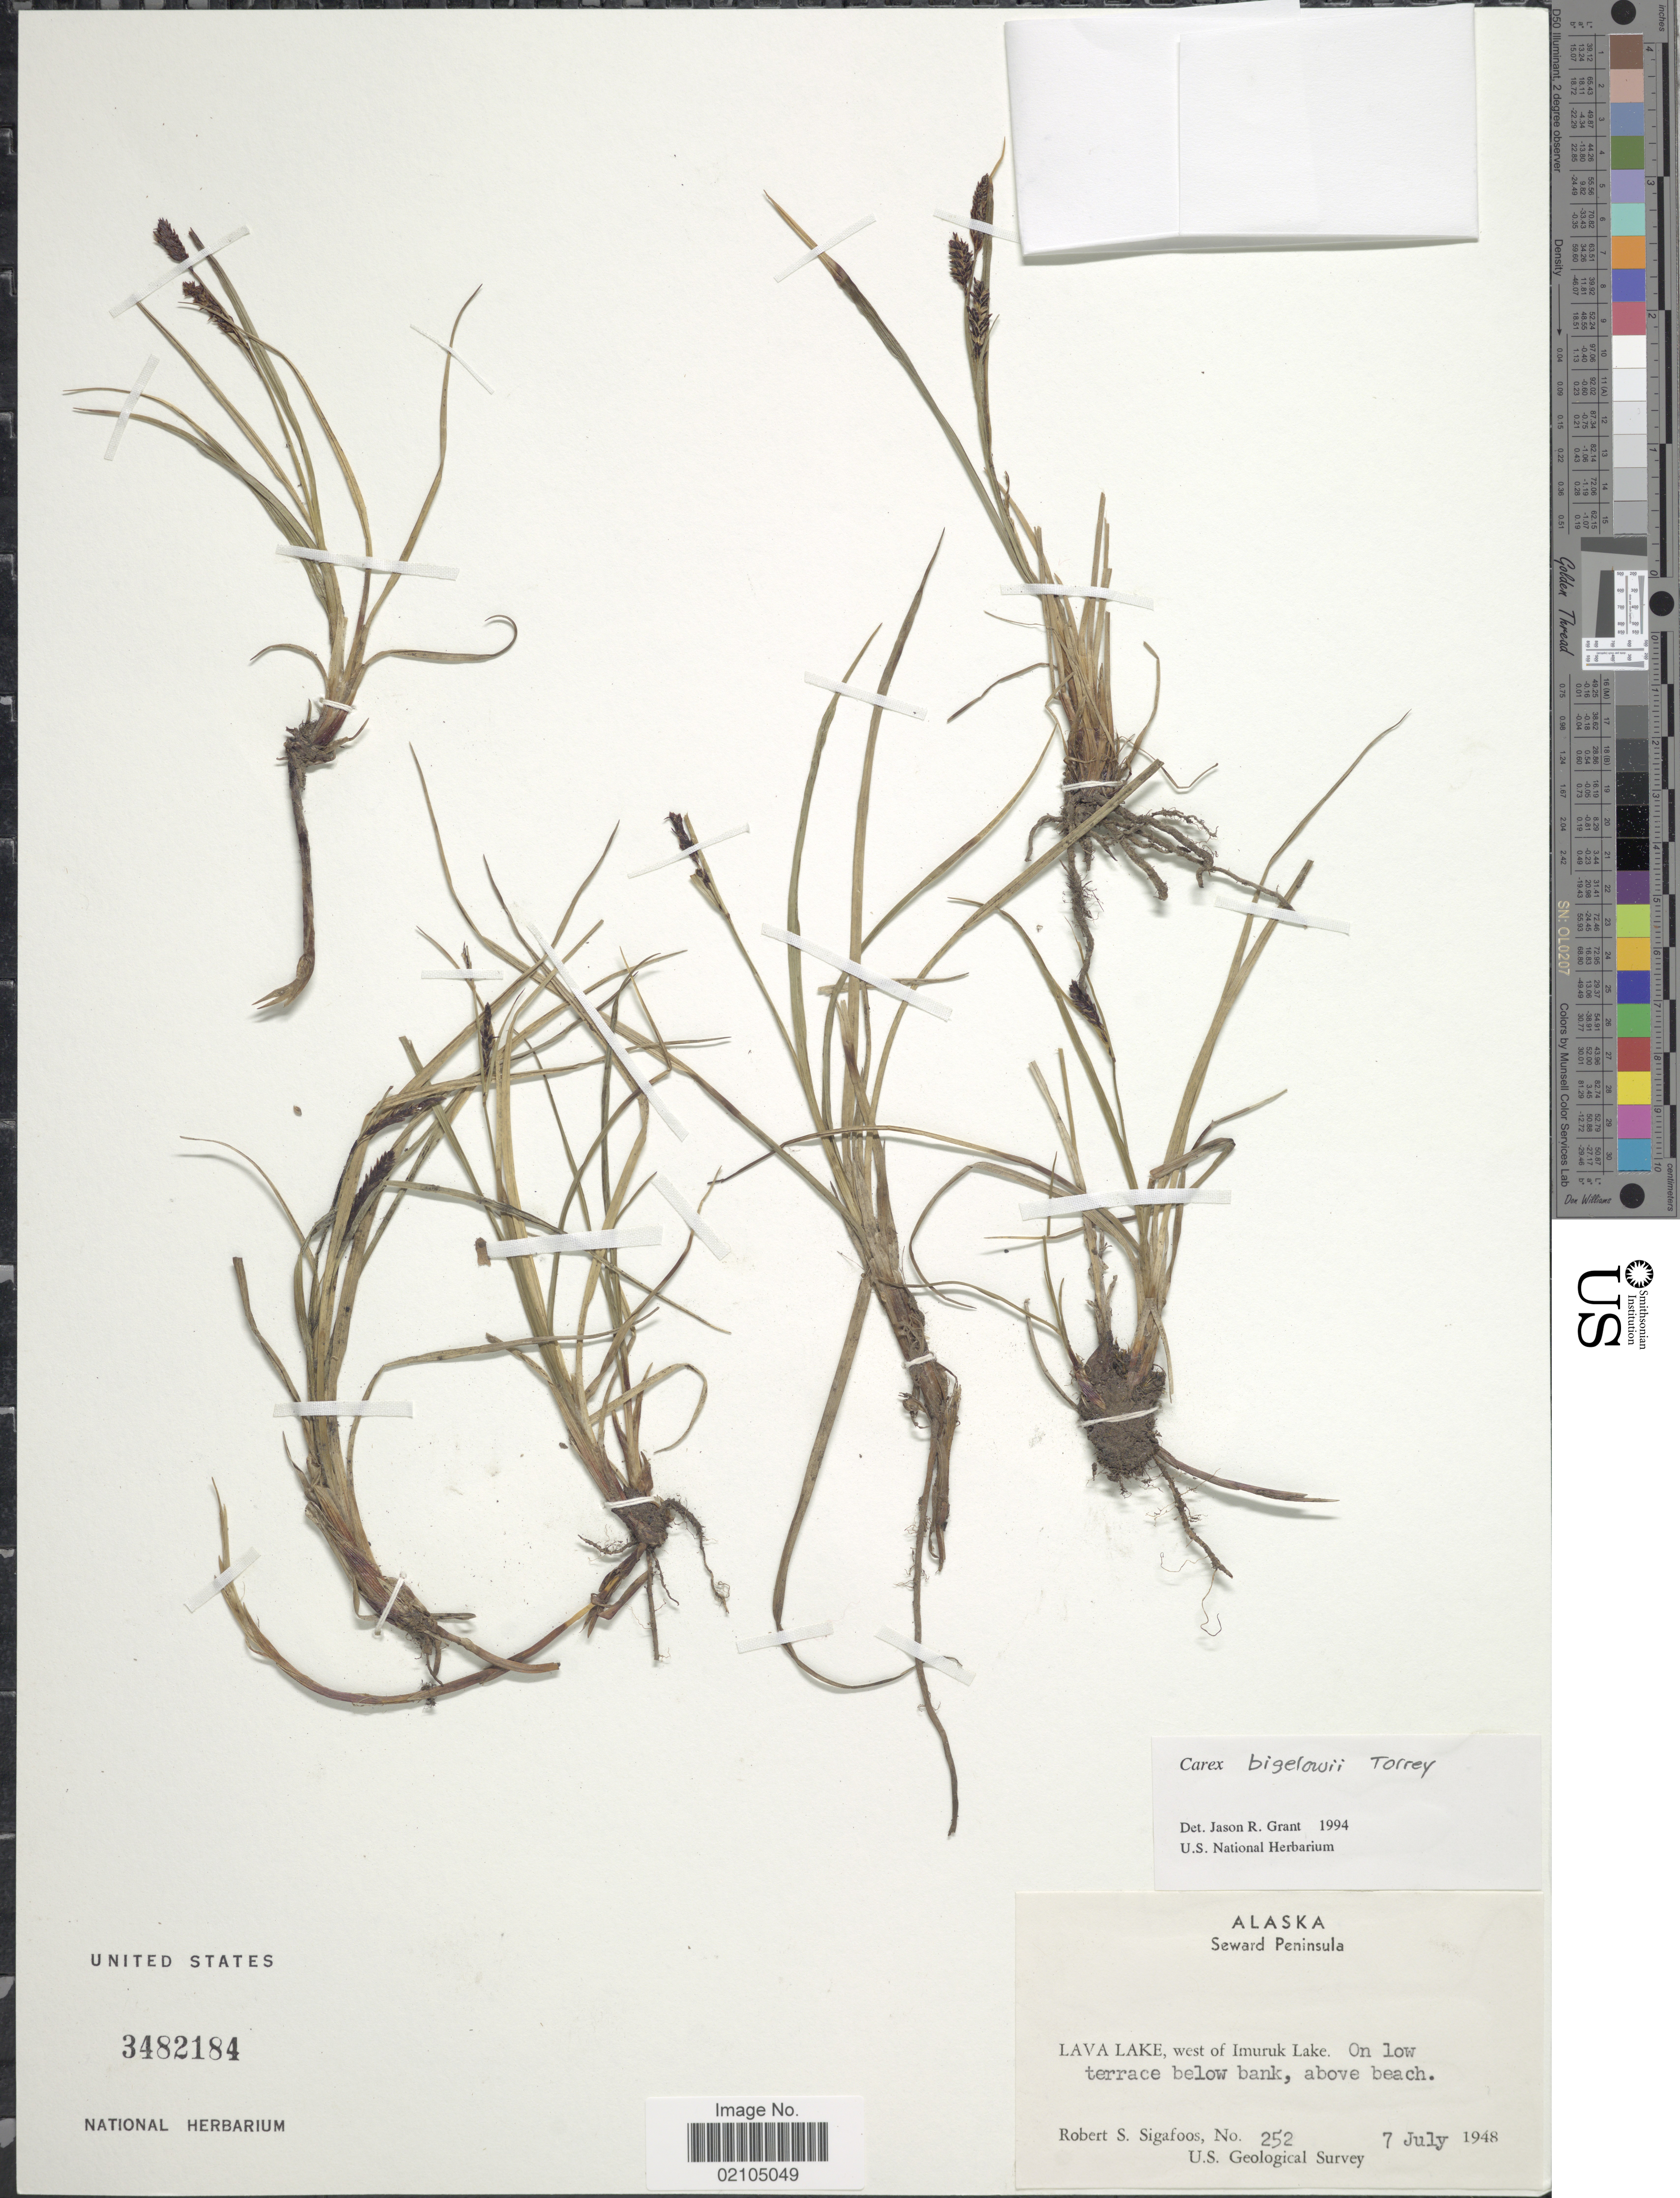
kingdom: Plantae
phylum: Tracheophyta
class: Liliopsida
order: Poales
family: Cyperaceae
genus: Carex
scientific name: Carex bigelowii subsp. lugens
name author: (Holm) T.V. Egorova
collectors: R. Sigafoos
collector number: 252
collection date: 1948-07-07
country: United States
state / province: Alaska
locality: Seward Peninsula. Lava Lake, west end of Imuruk Lake. On low terrace below bank, above beach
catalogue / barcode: US 3482184